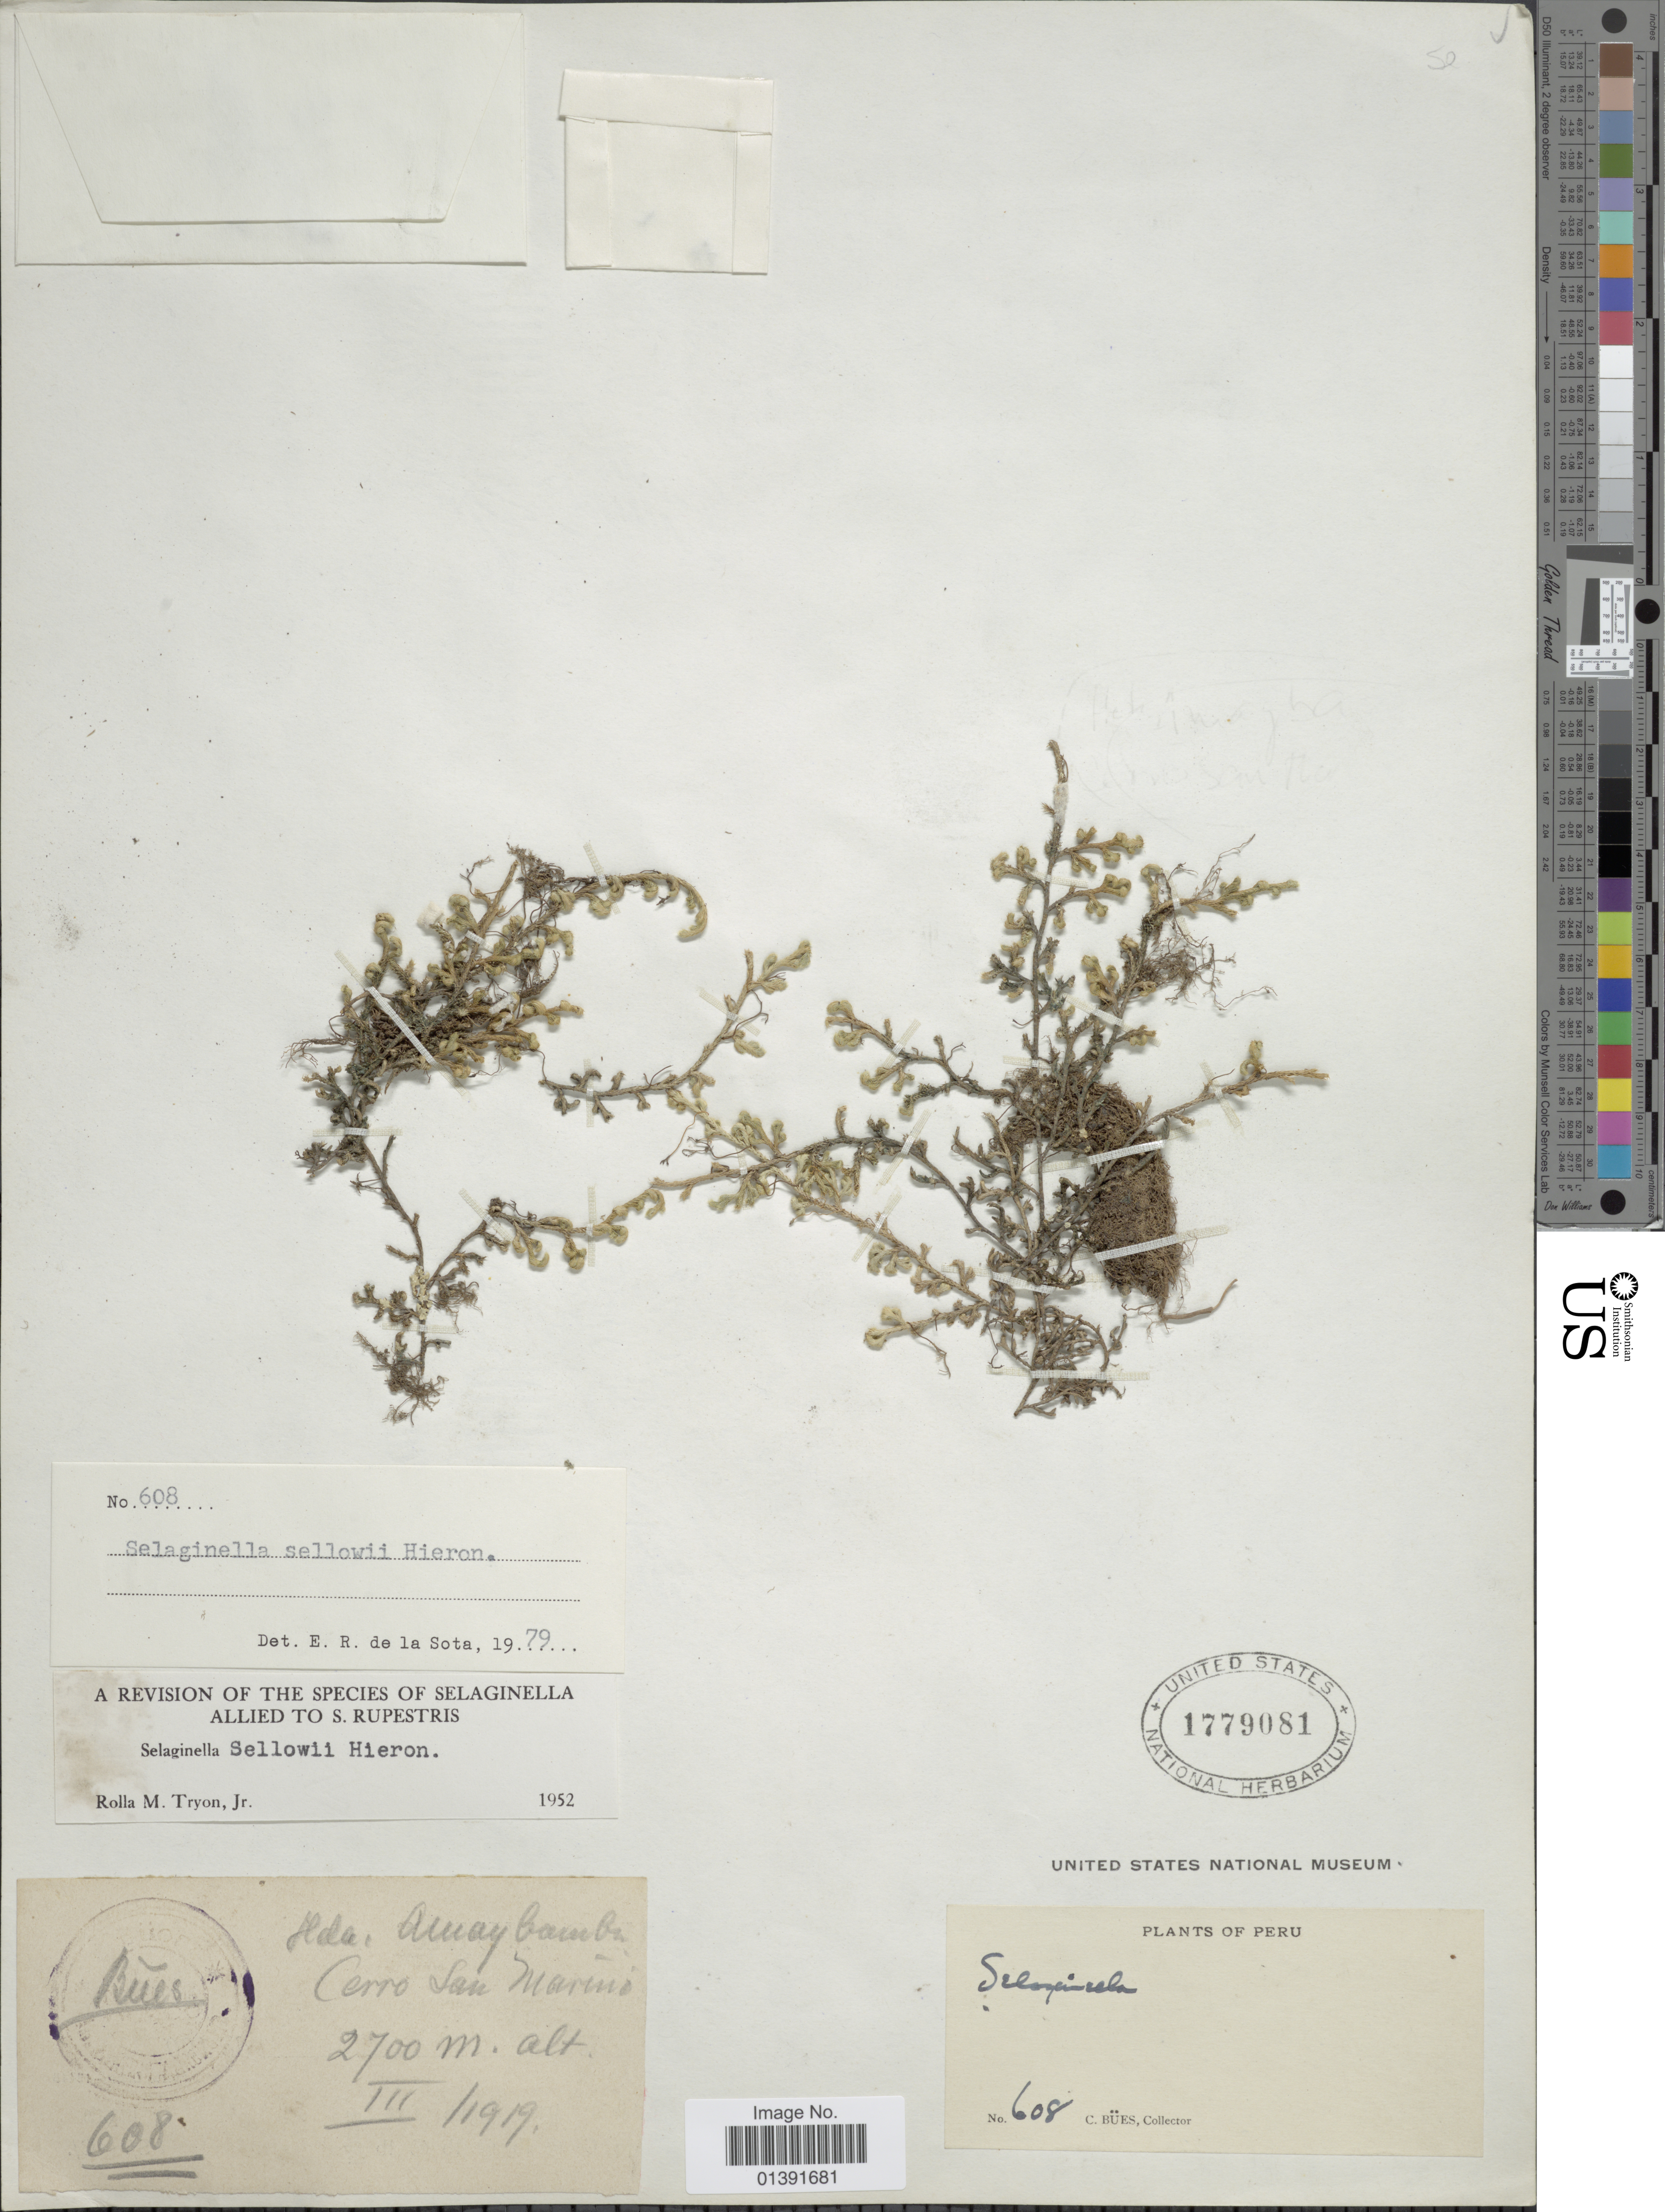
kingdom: Plantae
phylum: Tracheophyta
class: Lycopodiopsida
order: Selaginellales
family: Selaginellaceae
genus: Selaginella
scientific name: Selaginella sellowii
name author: Hieron.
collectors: C. Bues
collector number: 608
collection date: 1919-03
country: Peru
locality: Hda. Amaybamba, Cerro San Marino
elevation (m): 2700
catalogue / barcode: US 1779081